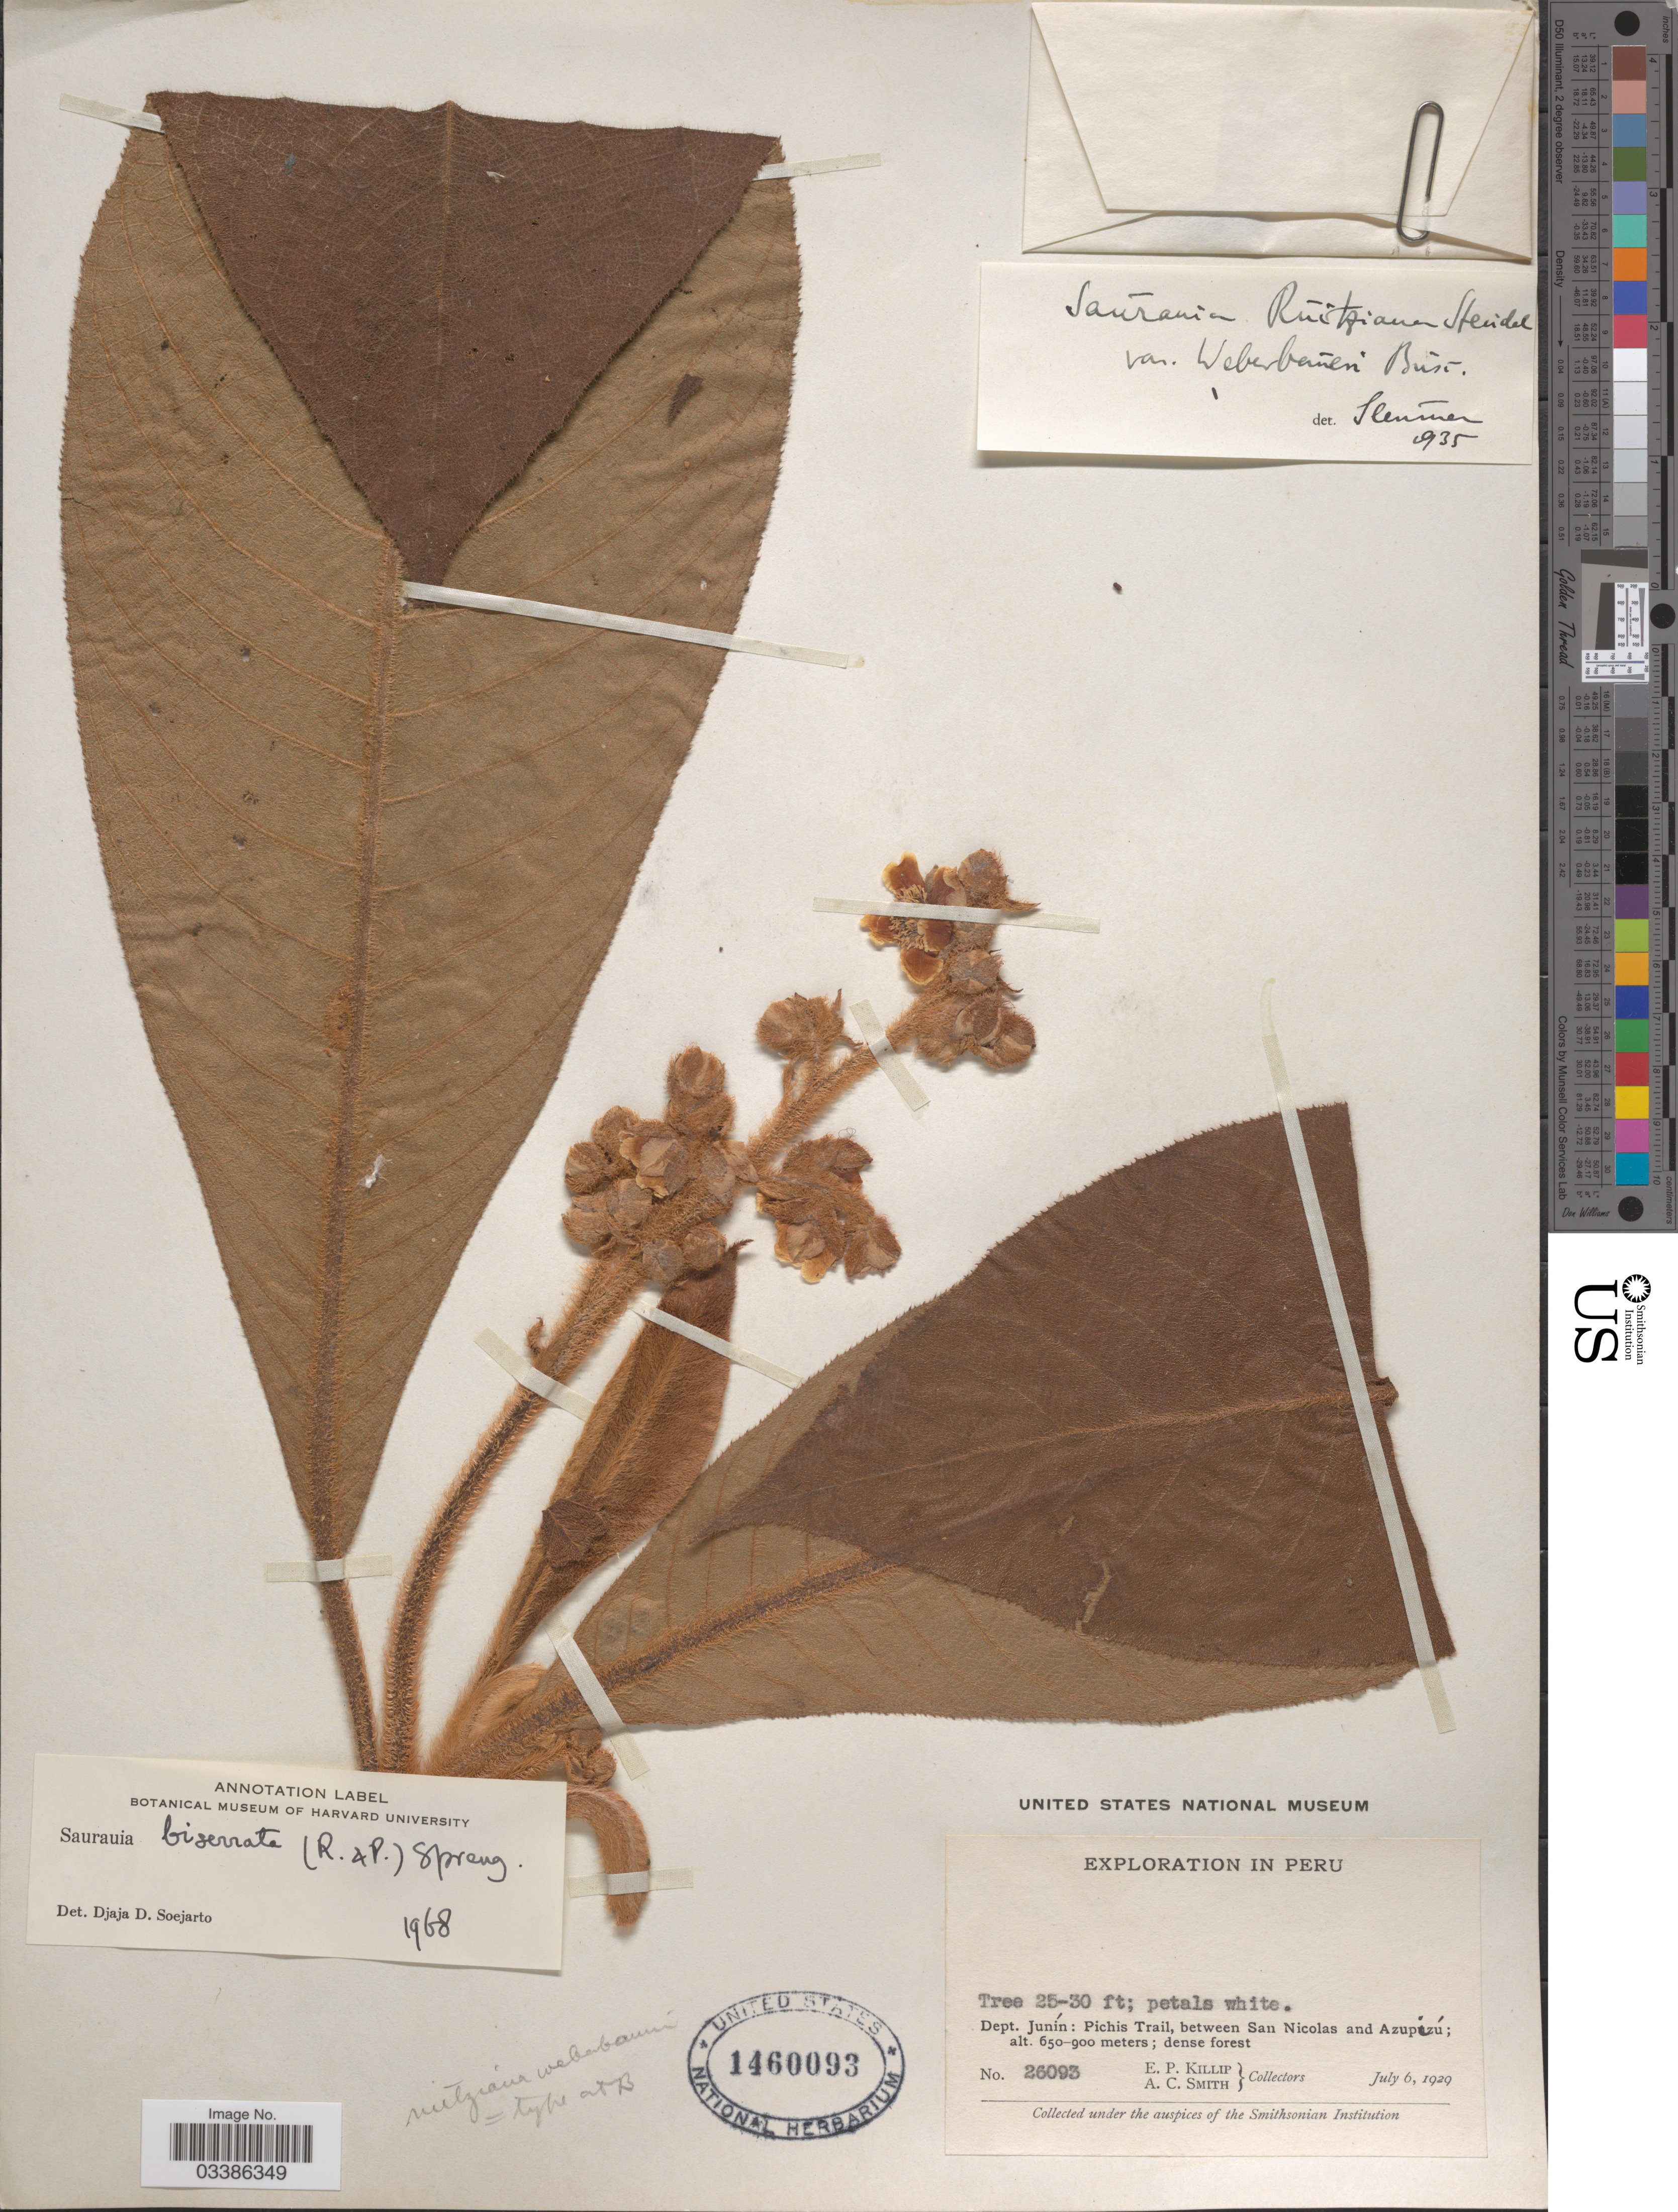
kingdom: Plantae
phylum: Tracheophyta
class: Magnoliopsida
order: Ericales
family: Actinidiaceae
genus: Saurauia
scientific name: Saurauia biserrata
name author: (Ruiz & Pav.) Spreng.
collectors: E. P. Killip & A. C. Smith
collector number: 26093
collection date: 1929-07-06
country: Peru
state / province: Junín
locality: Dept. Junín: Pichis Trail, between San Nicolas and Azupizú.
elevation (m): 650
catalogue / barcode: US 1460093